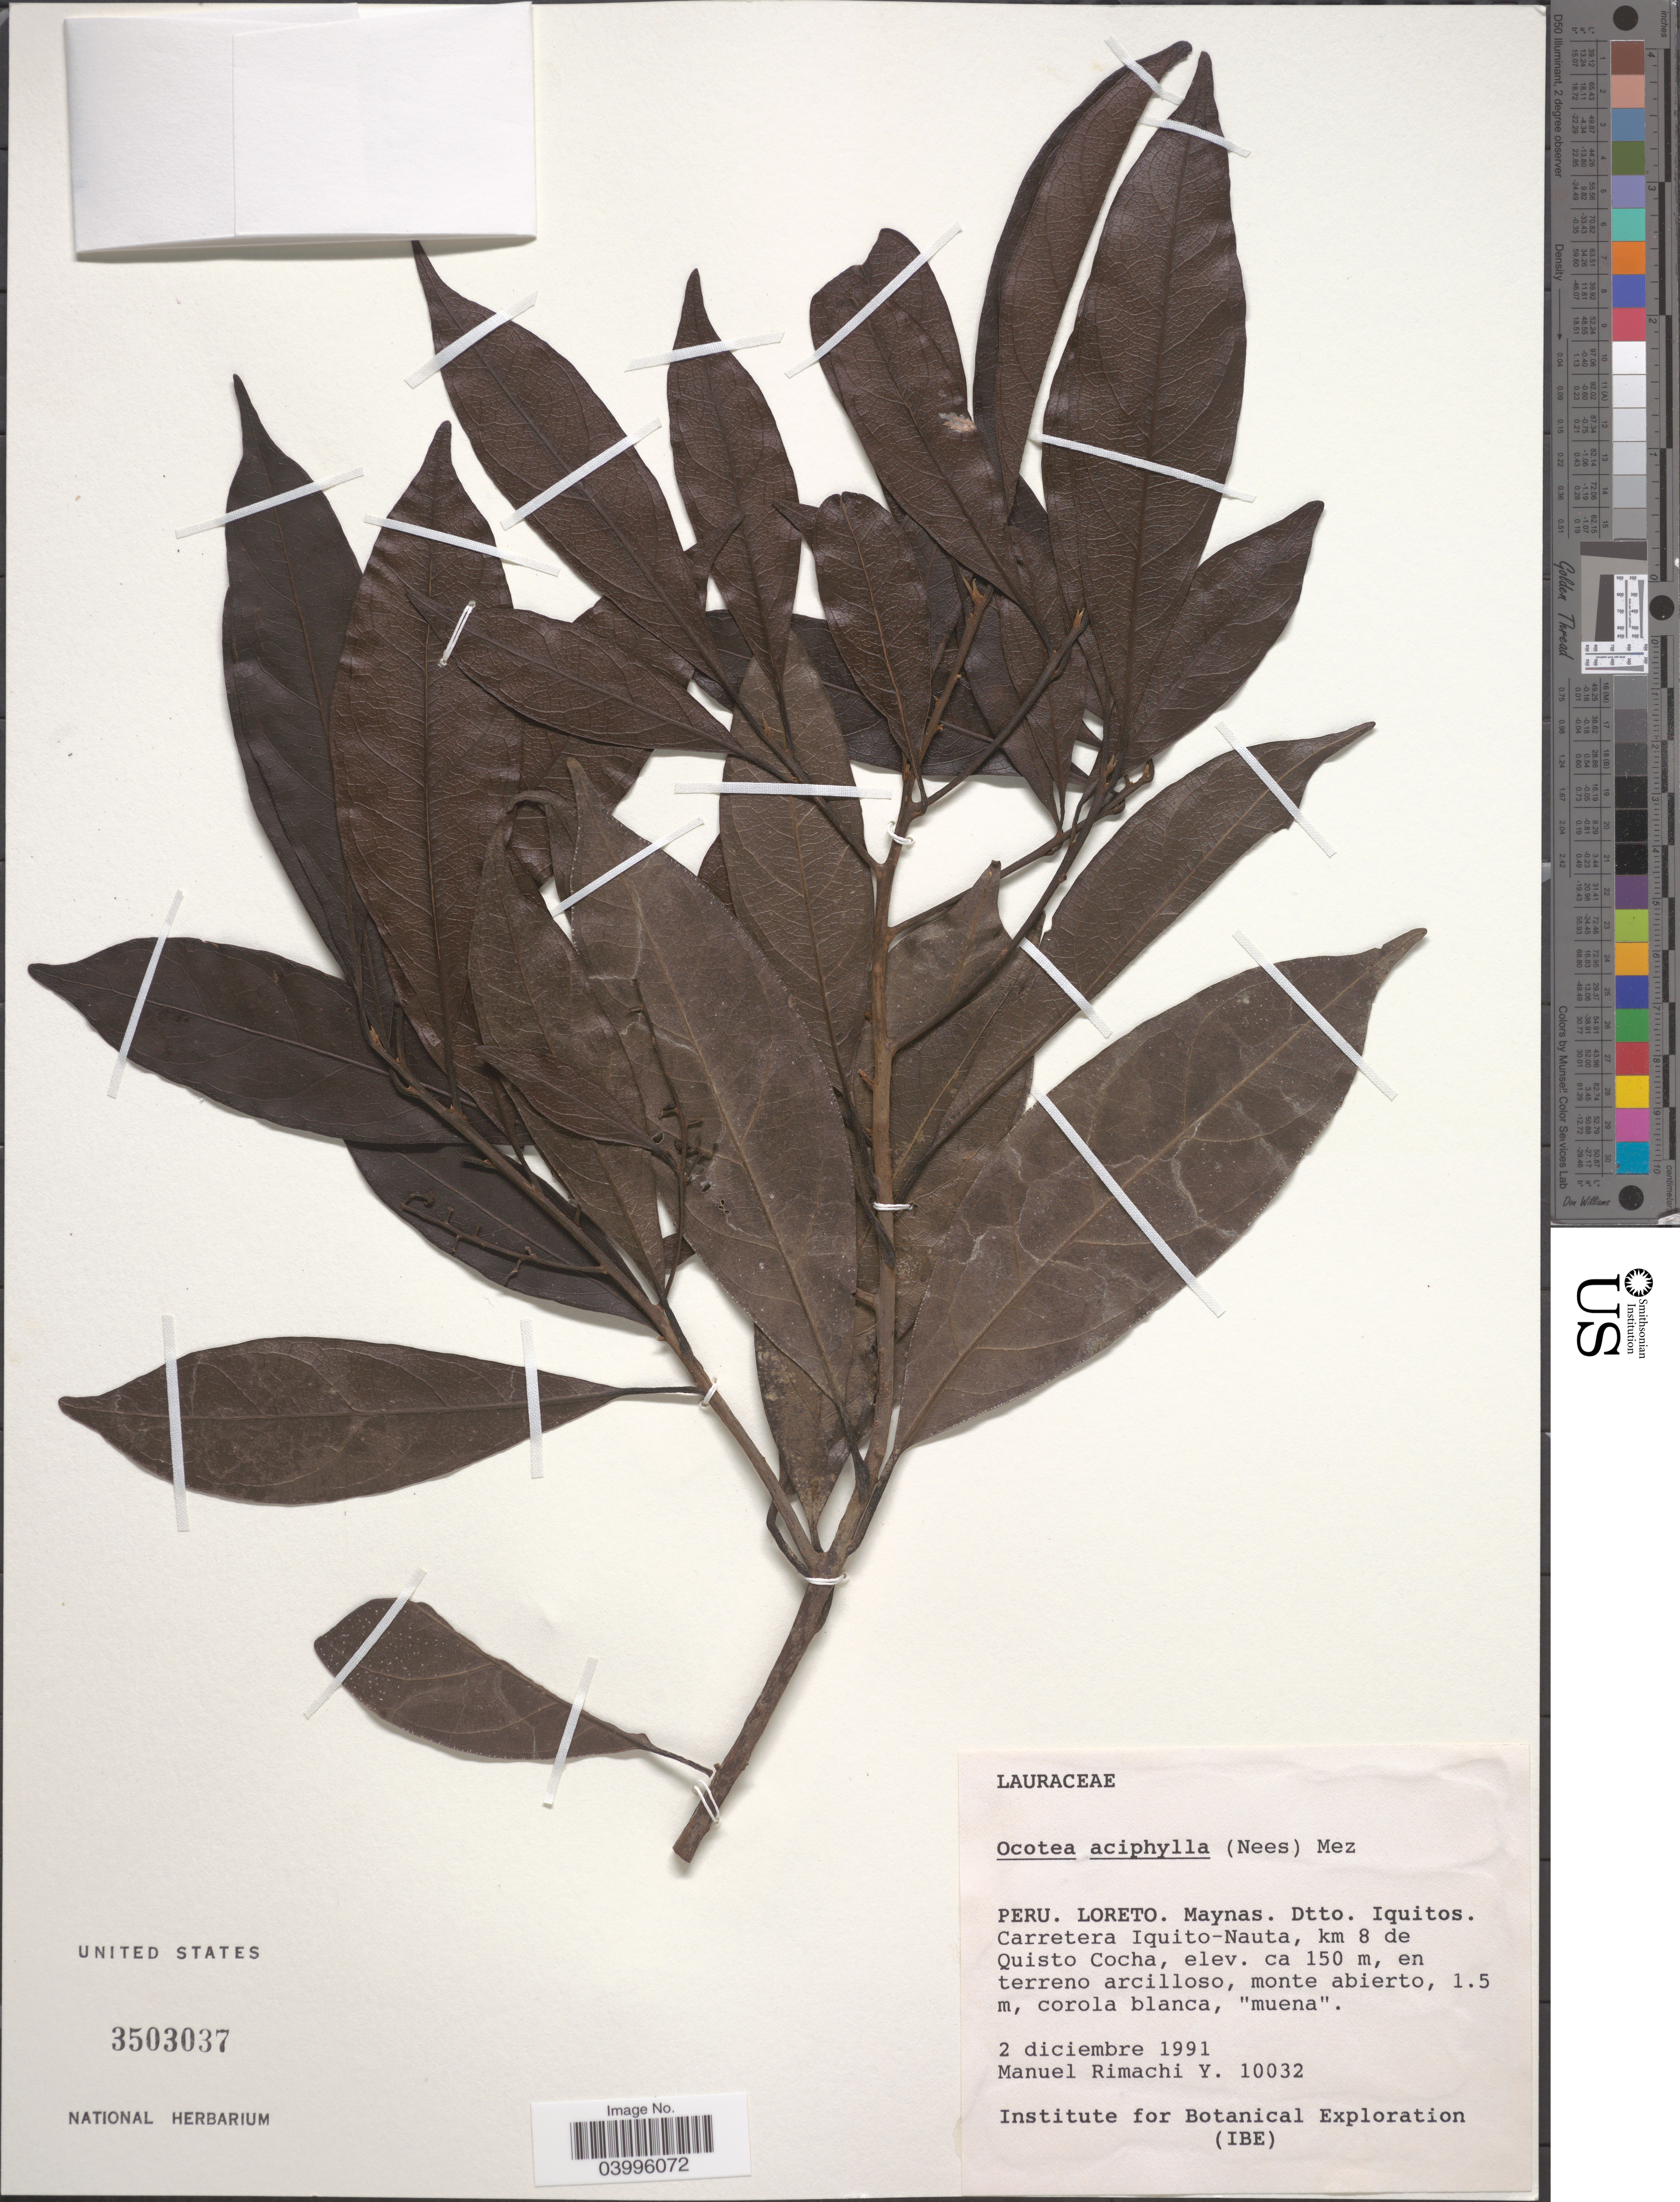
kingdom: Plantae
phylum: Tracheophyta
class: Magnoliopsida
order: Laurales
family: Lauraceae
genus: Ocotea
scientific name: Ocotea aciphylla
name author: (Nees & Mart.) Mez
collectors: M. Rimachi Y.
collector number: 10032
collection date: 1991-12-02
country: Peru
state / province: Loreto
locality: Maynas. Dtto. Iquitos. Carretera Iquito-Nauta, km 8 de Quisto Cocha, en terreno arcilloso, monte abierto.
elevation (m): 150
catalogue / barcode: US 3503037